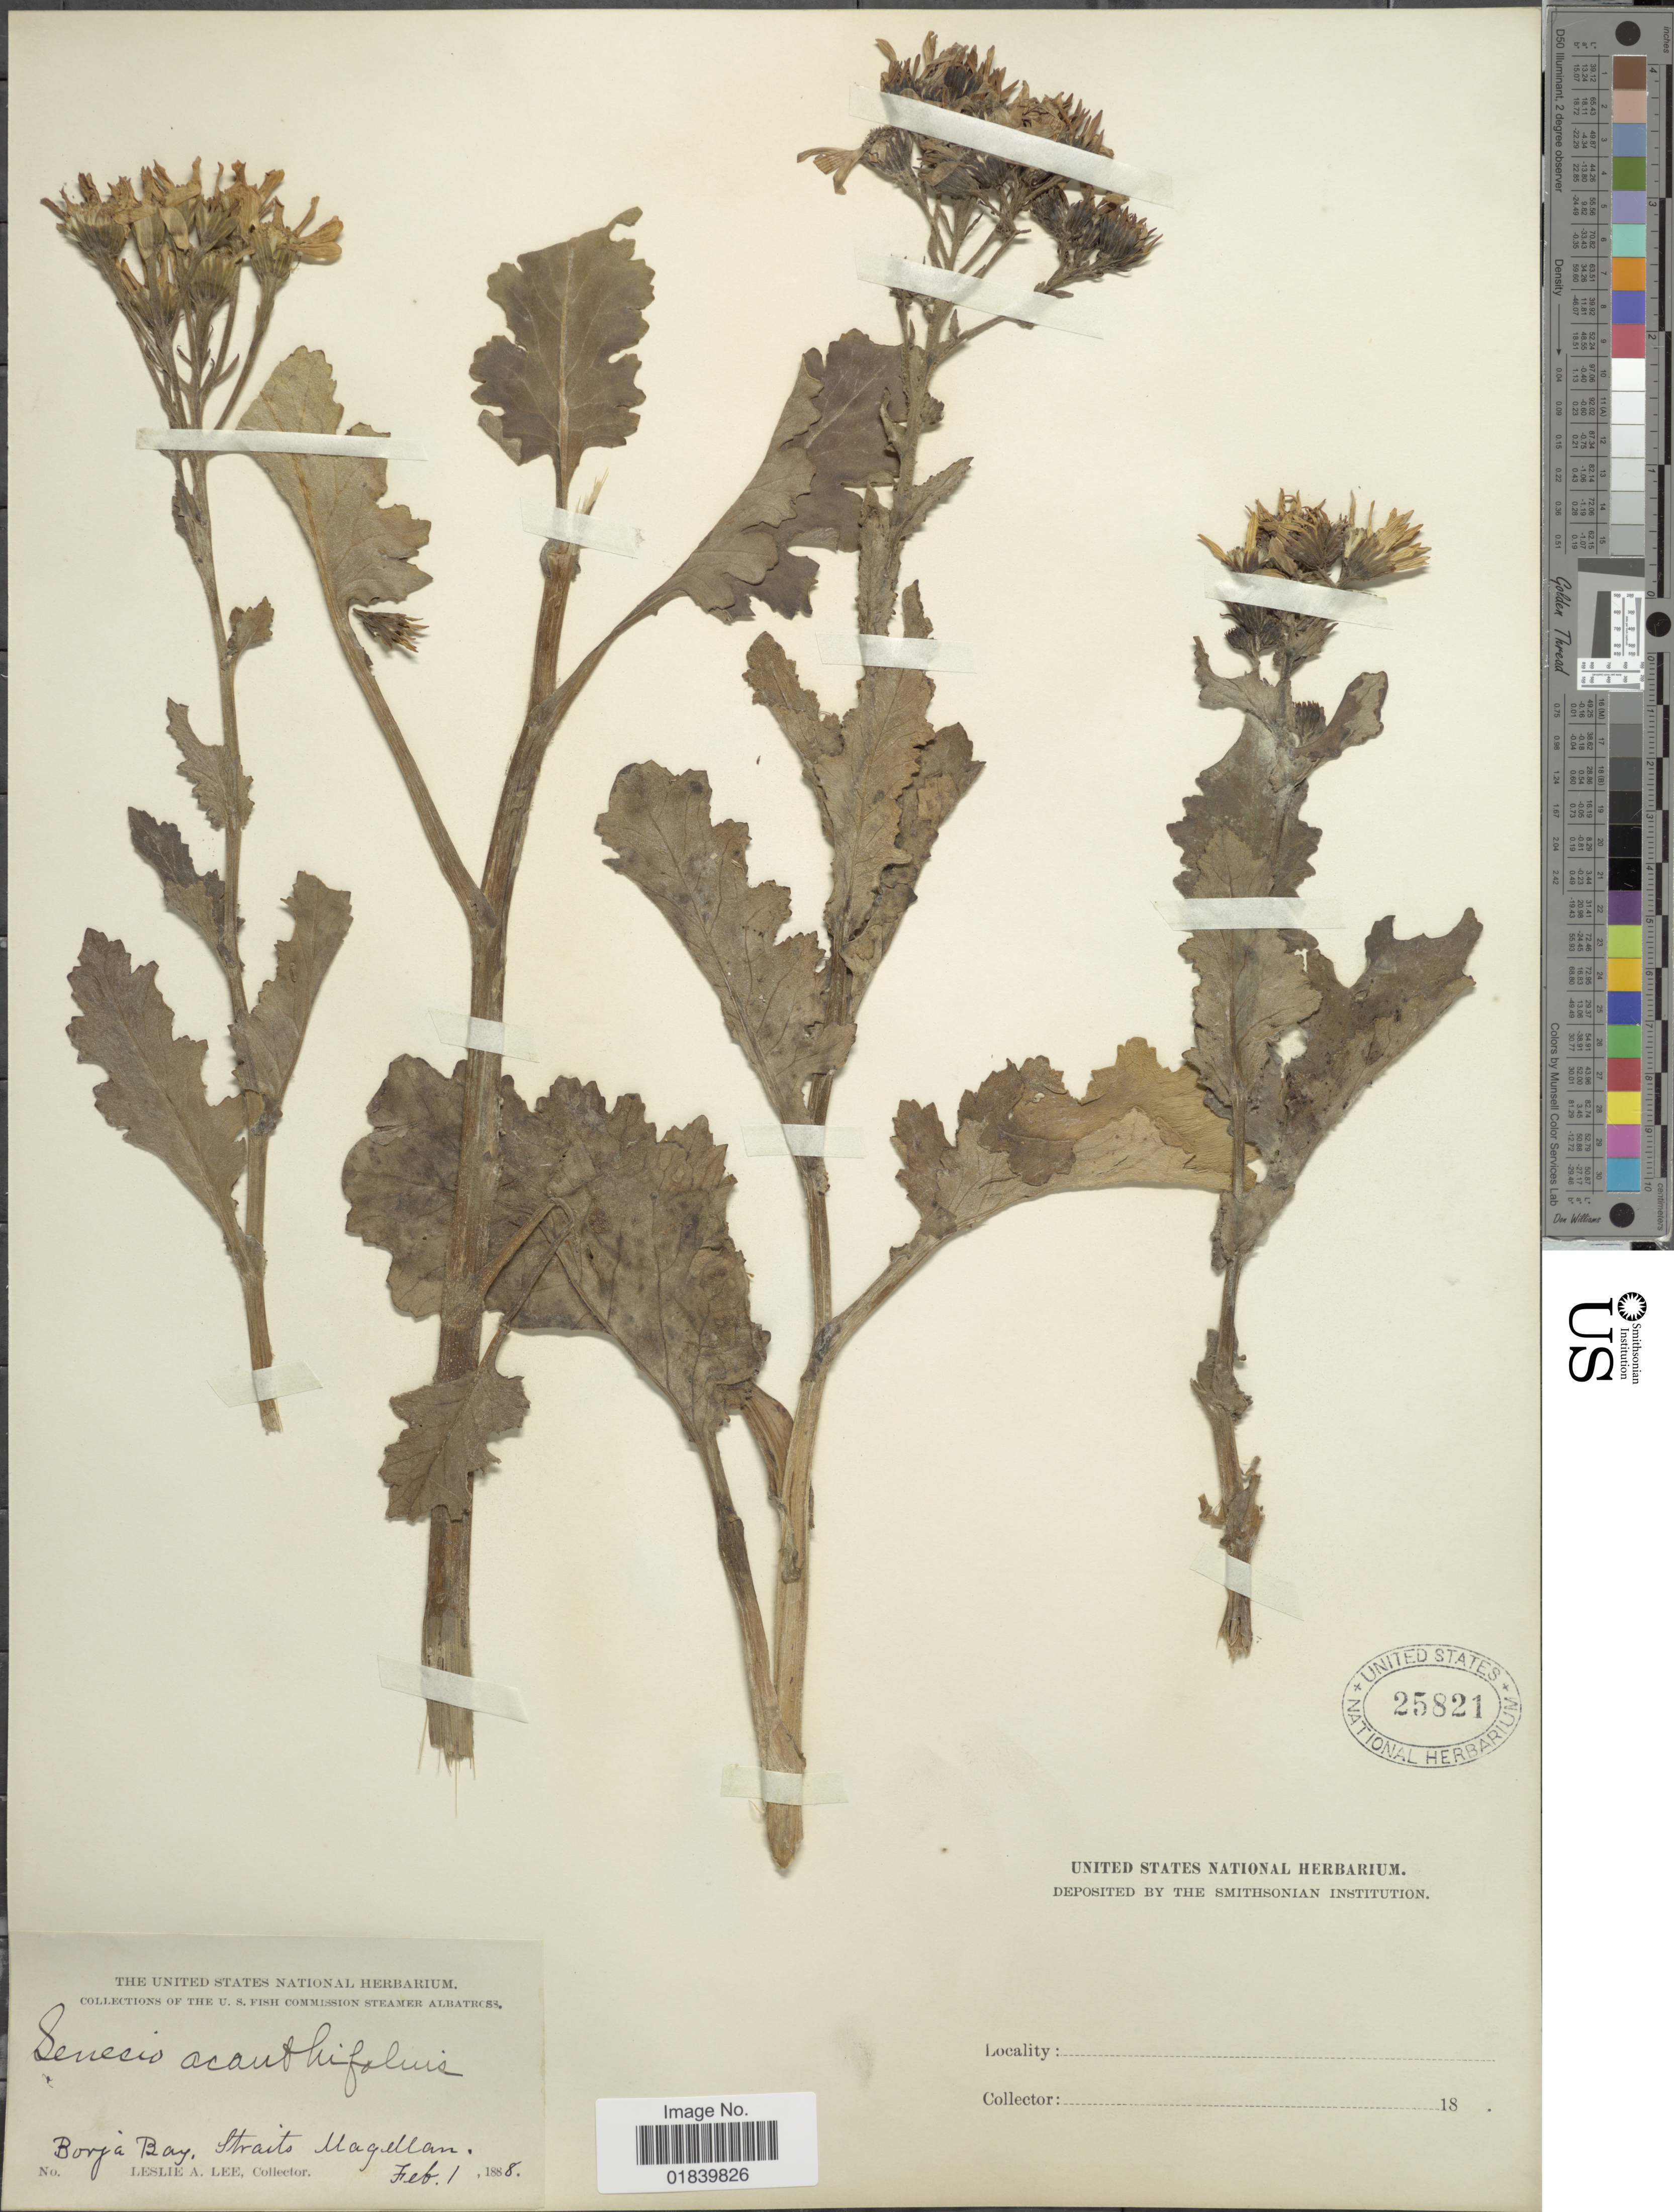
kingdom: Plantae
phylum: Tracheophyta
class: Magnoliopsida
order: Asterales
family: Asteraceae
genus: Senecio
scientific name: Senecio acanthifolius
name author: Hombr. & Jacquinot ex Decne.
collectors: L. Lee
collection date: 1888-02-01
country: Chile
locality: Borja Bay, Straits Magellan.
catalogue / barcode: US 25821